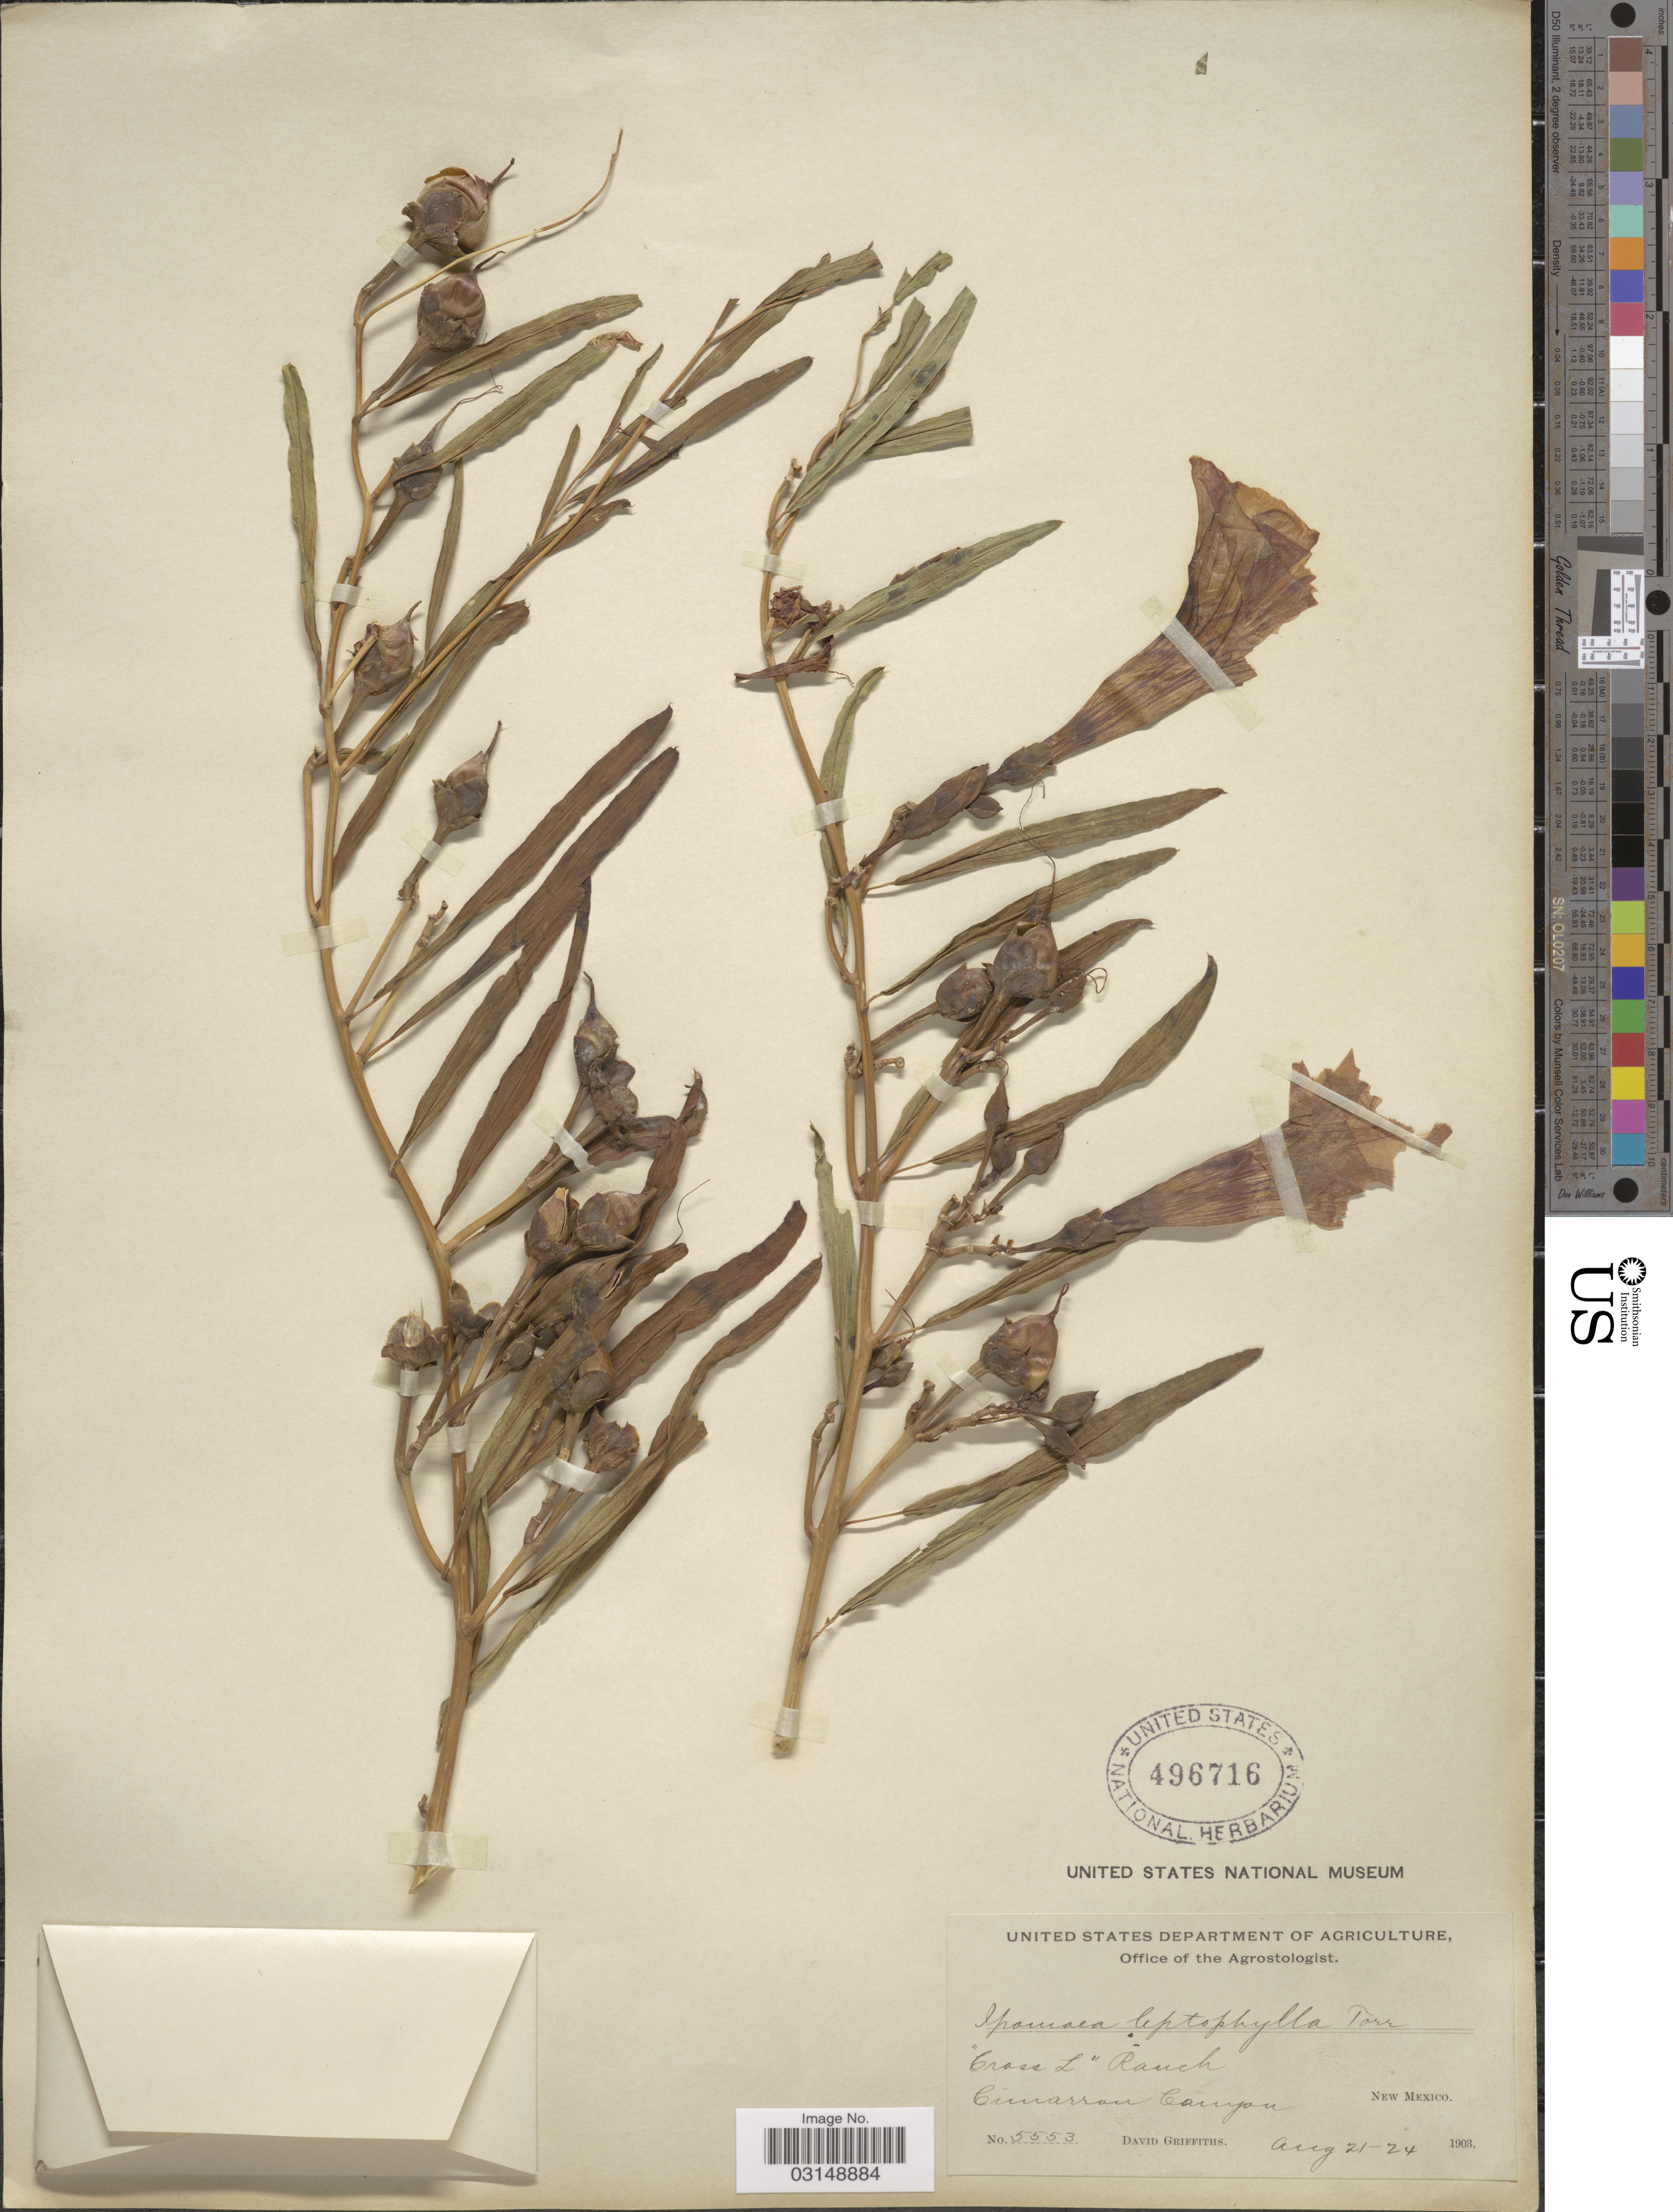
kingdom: Plantae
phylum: Tracheophyta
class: Magnoliopsida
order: Solanales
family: Convolvulaceae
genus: Ipomoea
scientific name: Ipomoea leptophylla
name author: Torr.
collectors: D. Griffiths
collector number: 5553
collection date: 1903-08-21/1903-08-24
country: United States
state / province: New Mexico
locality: Cross L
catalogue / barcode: US 496716